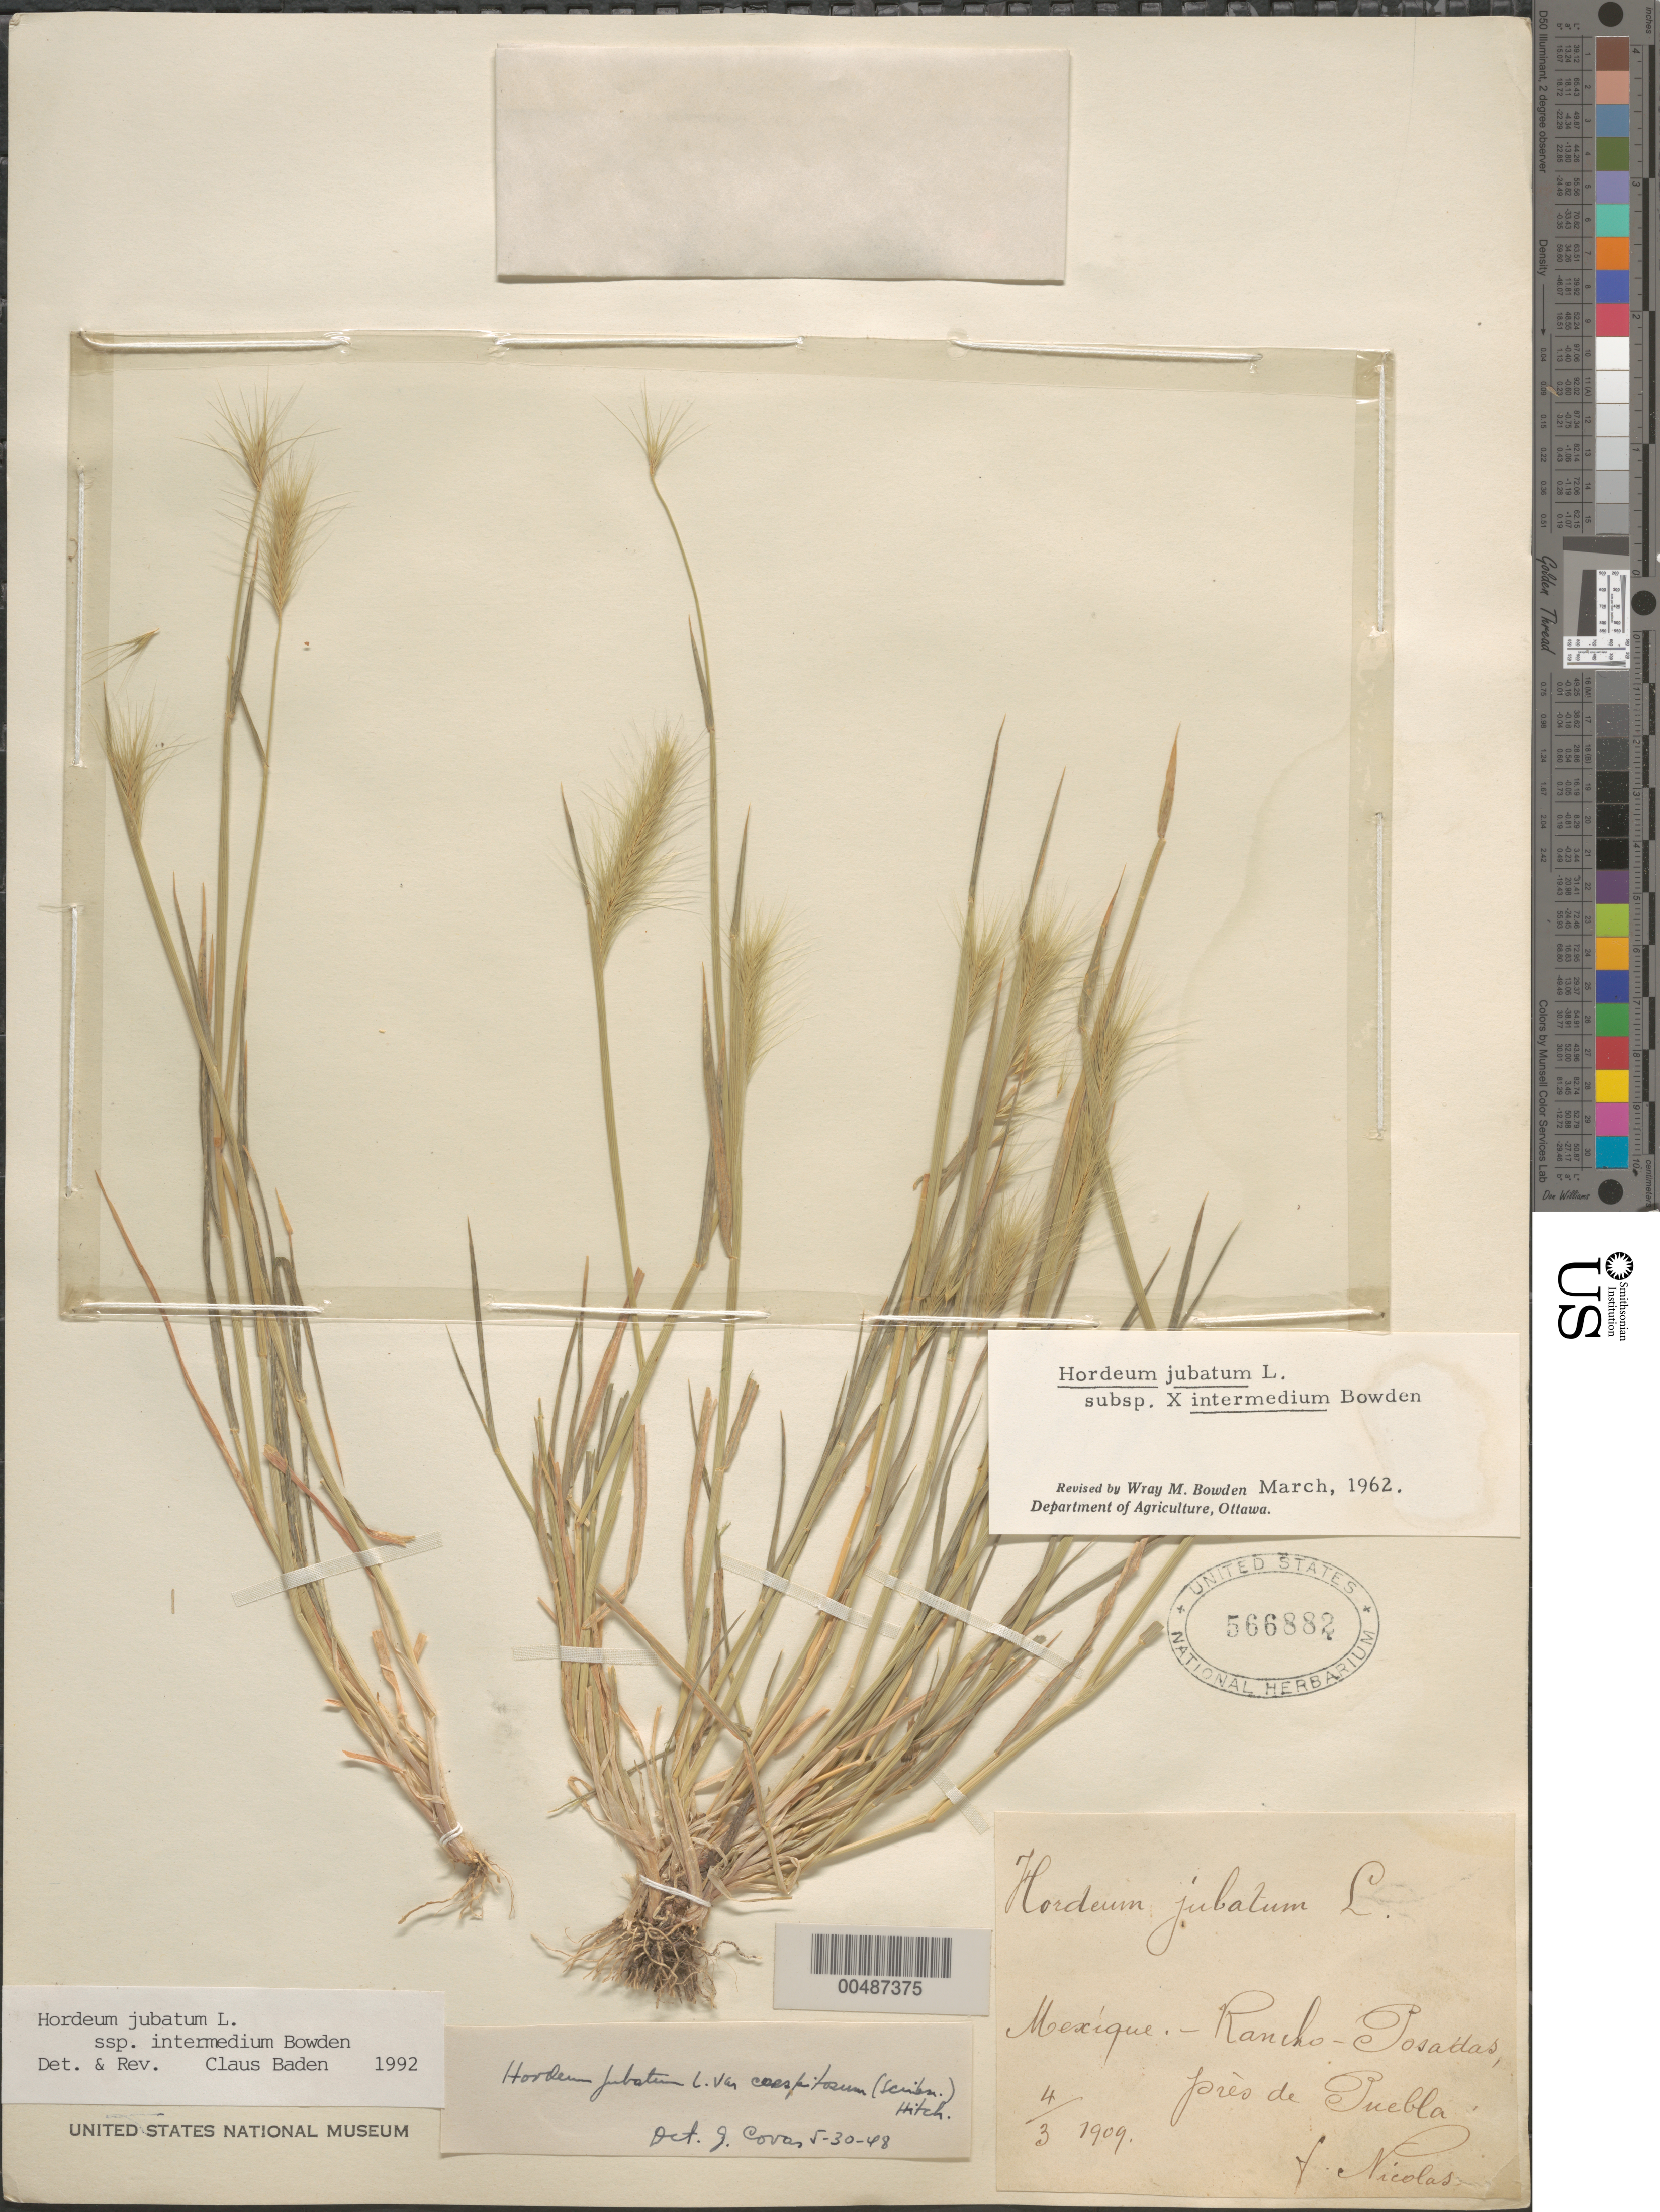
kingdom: Plantae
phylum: Tracheophyta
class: Liliopsida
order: Poales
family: Poaceae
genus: Hordeum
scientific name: Hordeum jubatum subsp. intermedium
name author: Bowden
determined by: Baden, C.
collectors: B. Nicolas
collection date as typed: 4 Mar 1909 or 3 Apr 1909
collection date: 1909-03-04 or 1909-04-03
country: Mexico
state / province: Puebla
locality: Rancho Posadas, prŠs de Puebla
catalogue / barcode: US 566882